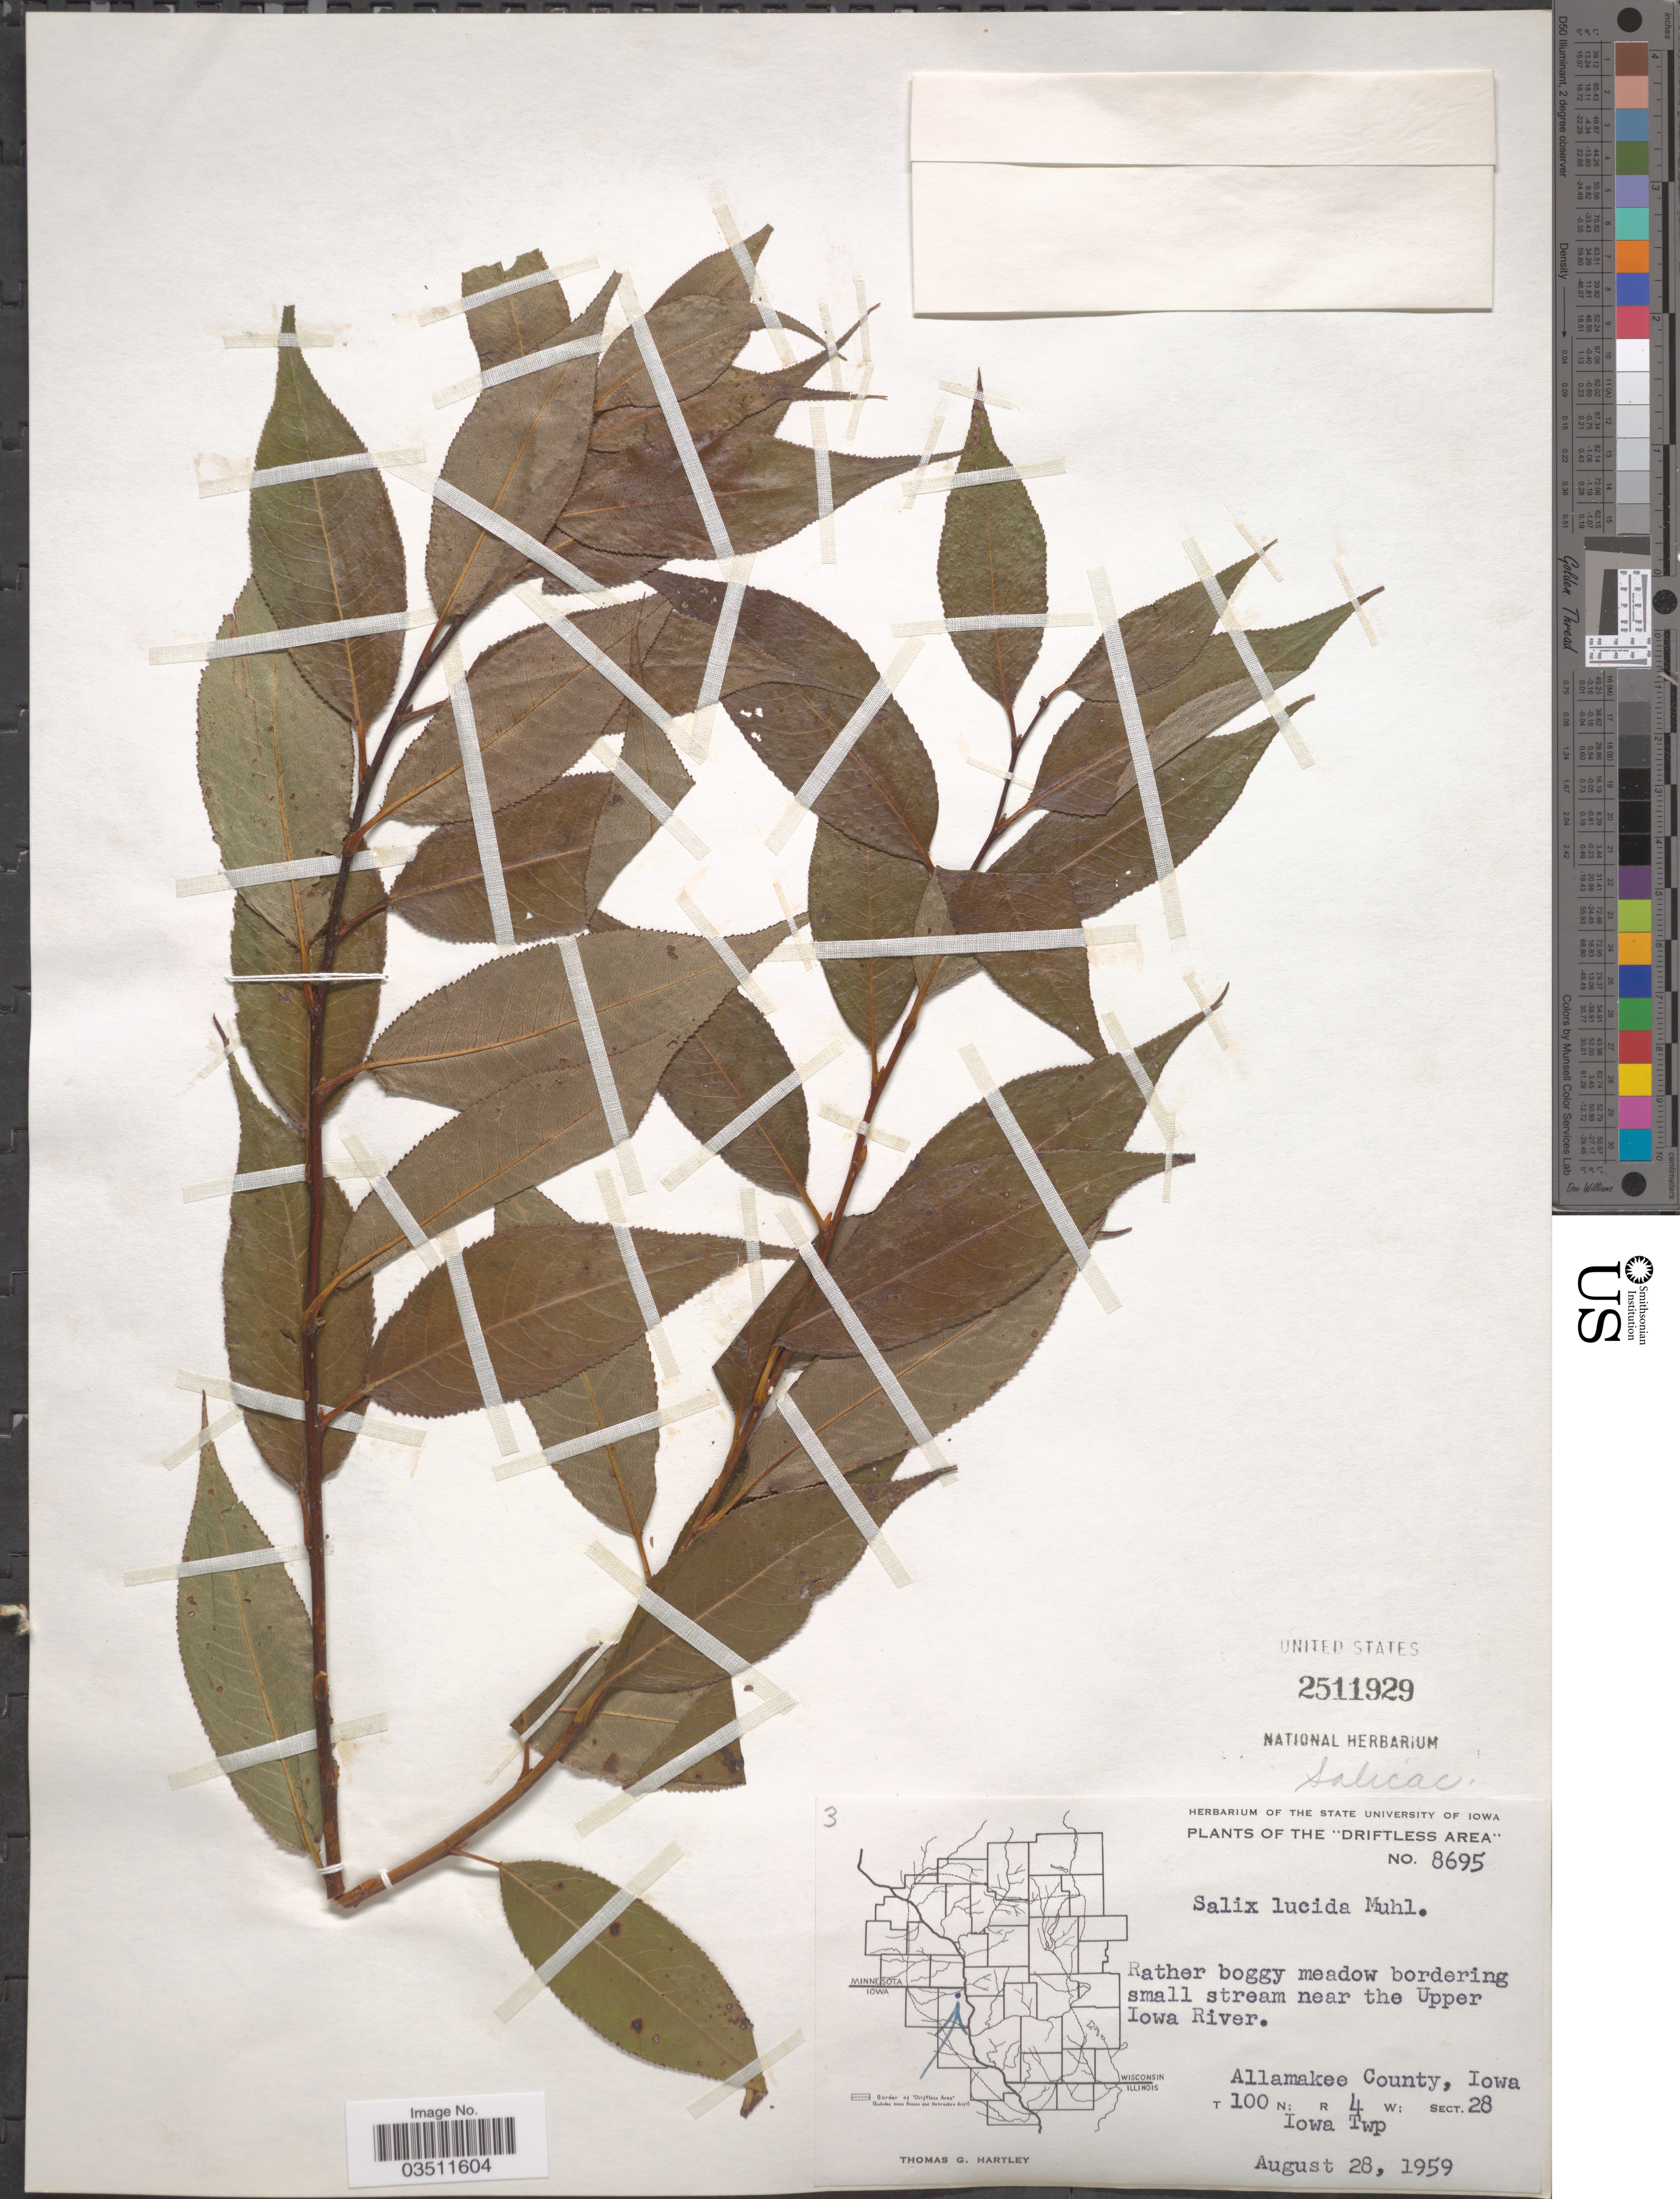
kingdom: Plantae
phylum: Tracheophyta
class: Magnoliopsida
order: Malpighiales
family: Salicaceae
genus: Salix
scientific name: Salix lucida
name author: Muhl.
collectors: T. G. Hartley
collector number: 8695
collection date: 1959-08-28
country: United States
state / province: Iowa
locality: The "Driftless Area". Rather boggy meadow bordering small stream near the Upper Iowa River. Allamakee County. T100N; R4W; Sect. 28. Iowa Twp.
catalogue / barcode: US 2511929